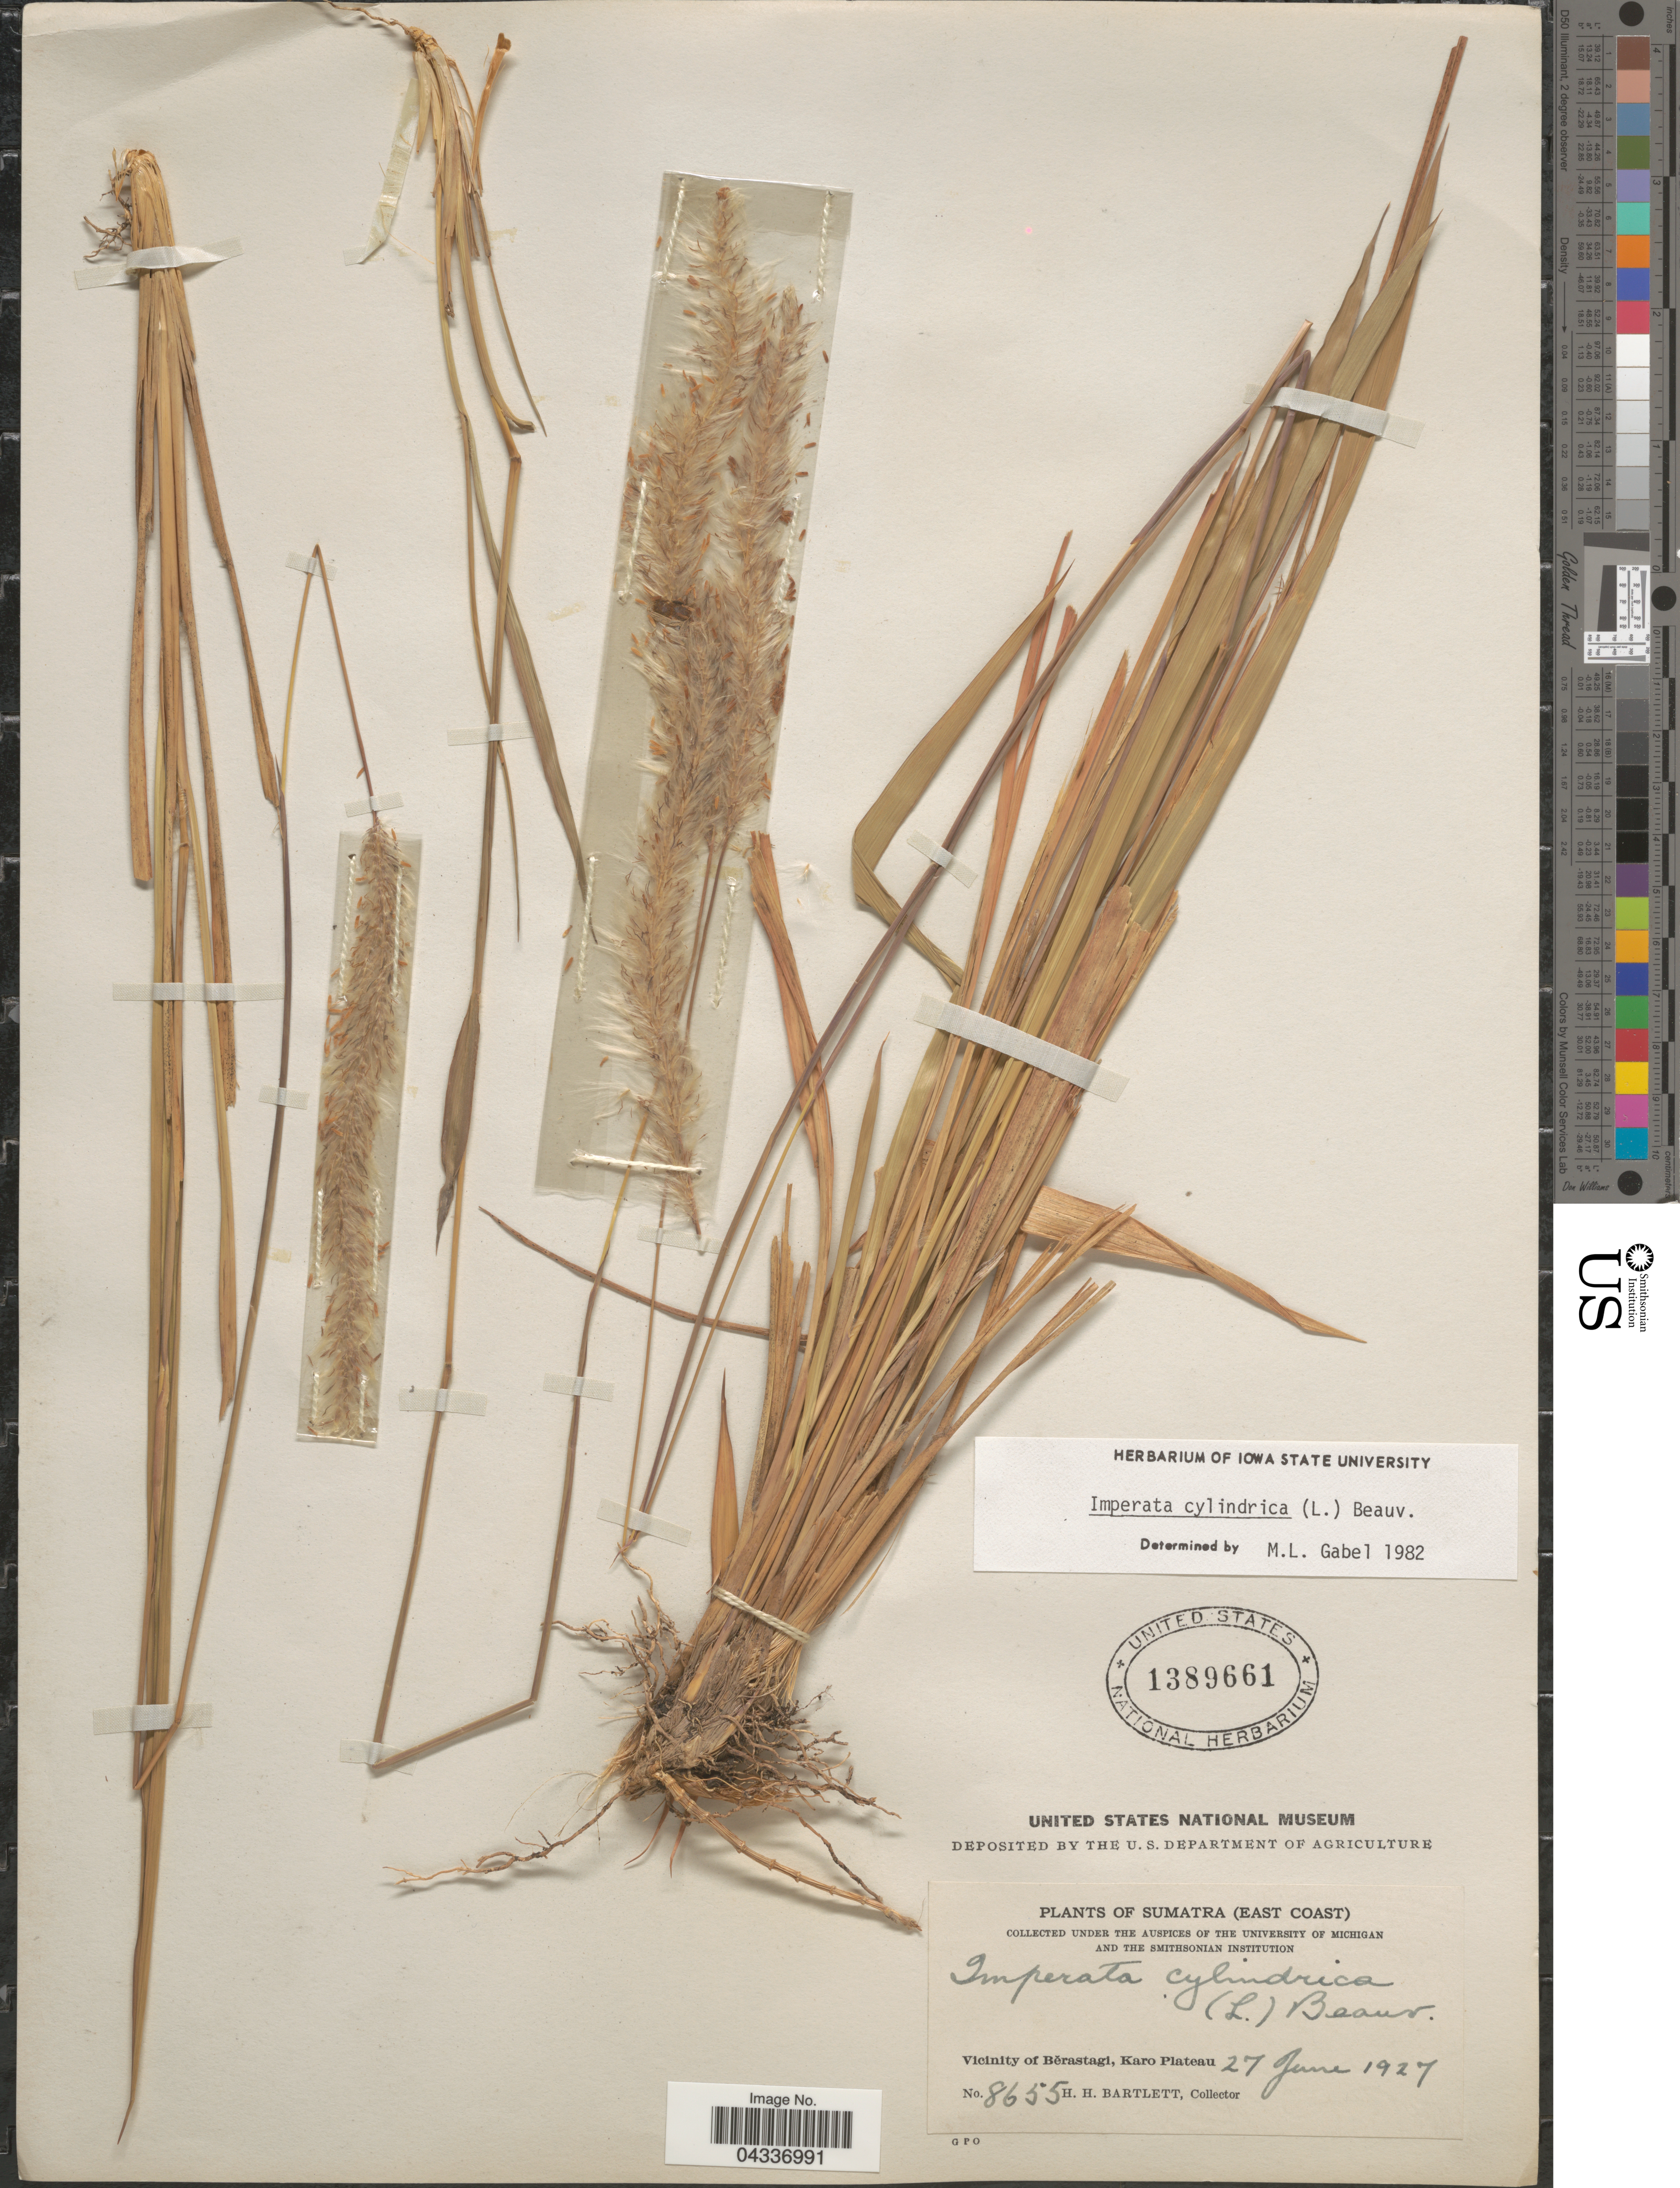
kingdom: Plantae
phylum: Tracheophyta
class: Liliopsida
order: Poales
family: Poaceae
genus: Imperata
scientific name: Imperata cylindrica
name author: (L.) P. Beauv.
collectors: H. H. Bartlett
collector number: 8655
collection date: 1927-06-27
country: Indonesia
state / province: Sumatra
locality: (East Coast). Vicinity of Berastagi, Karo Plateau.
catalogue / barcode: US 1389661